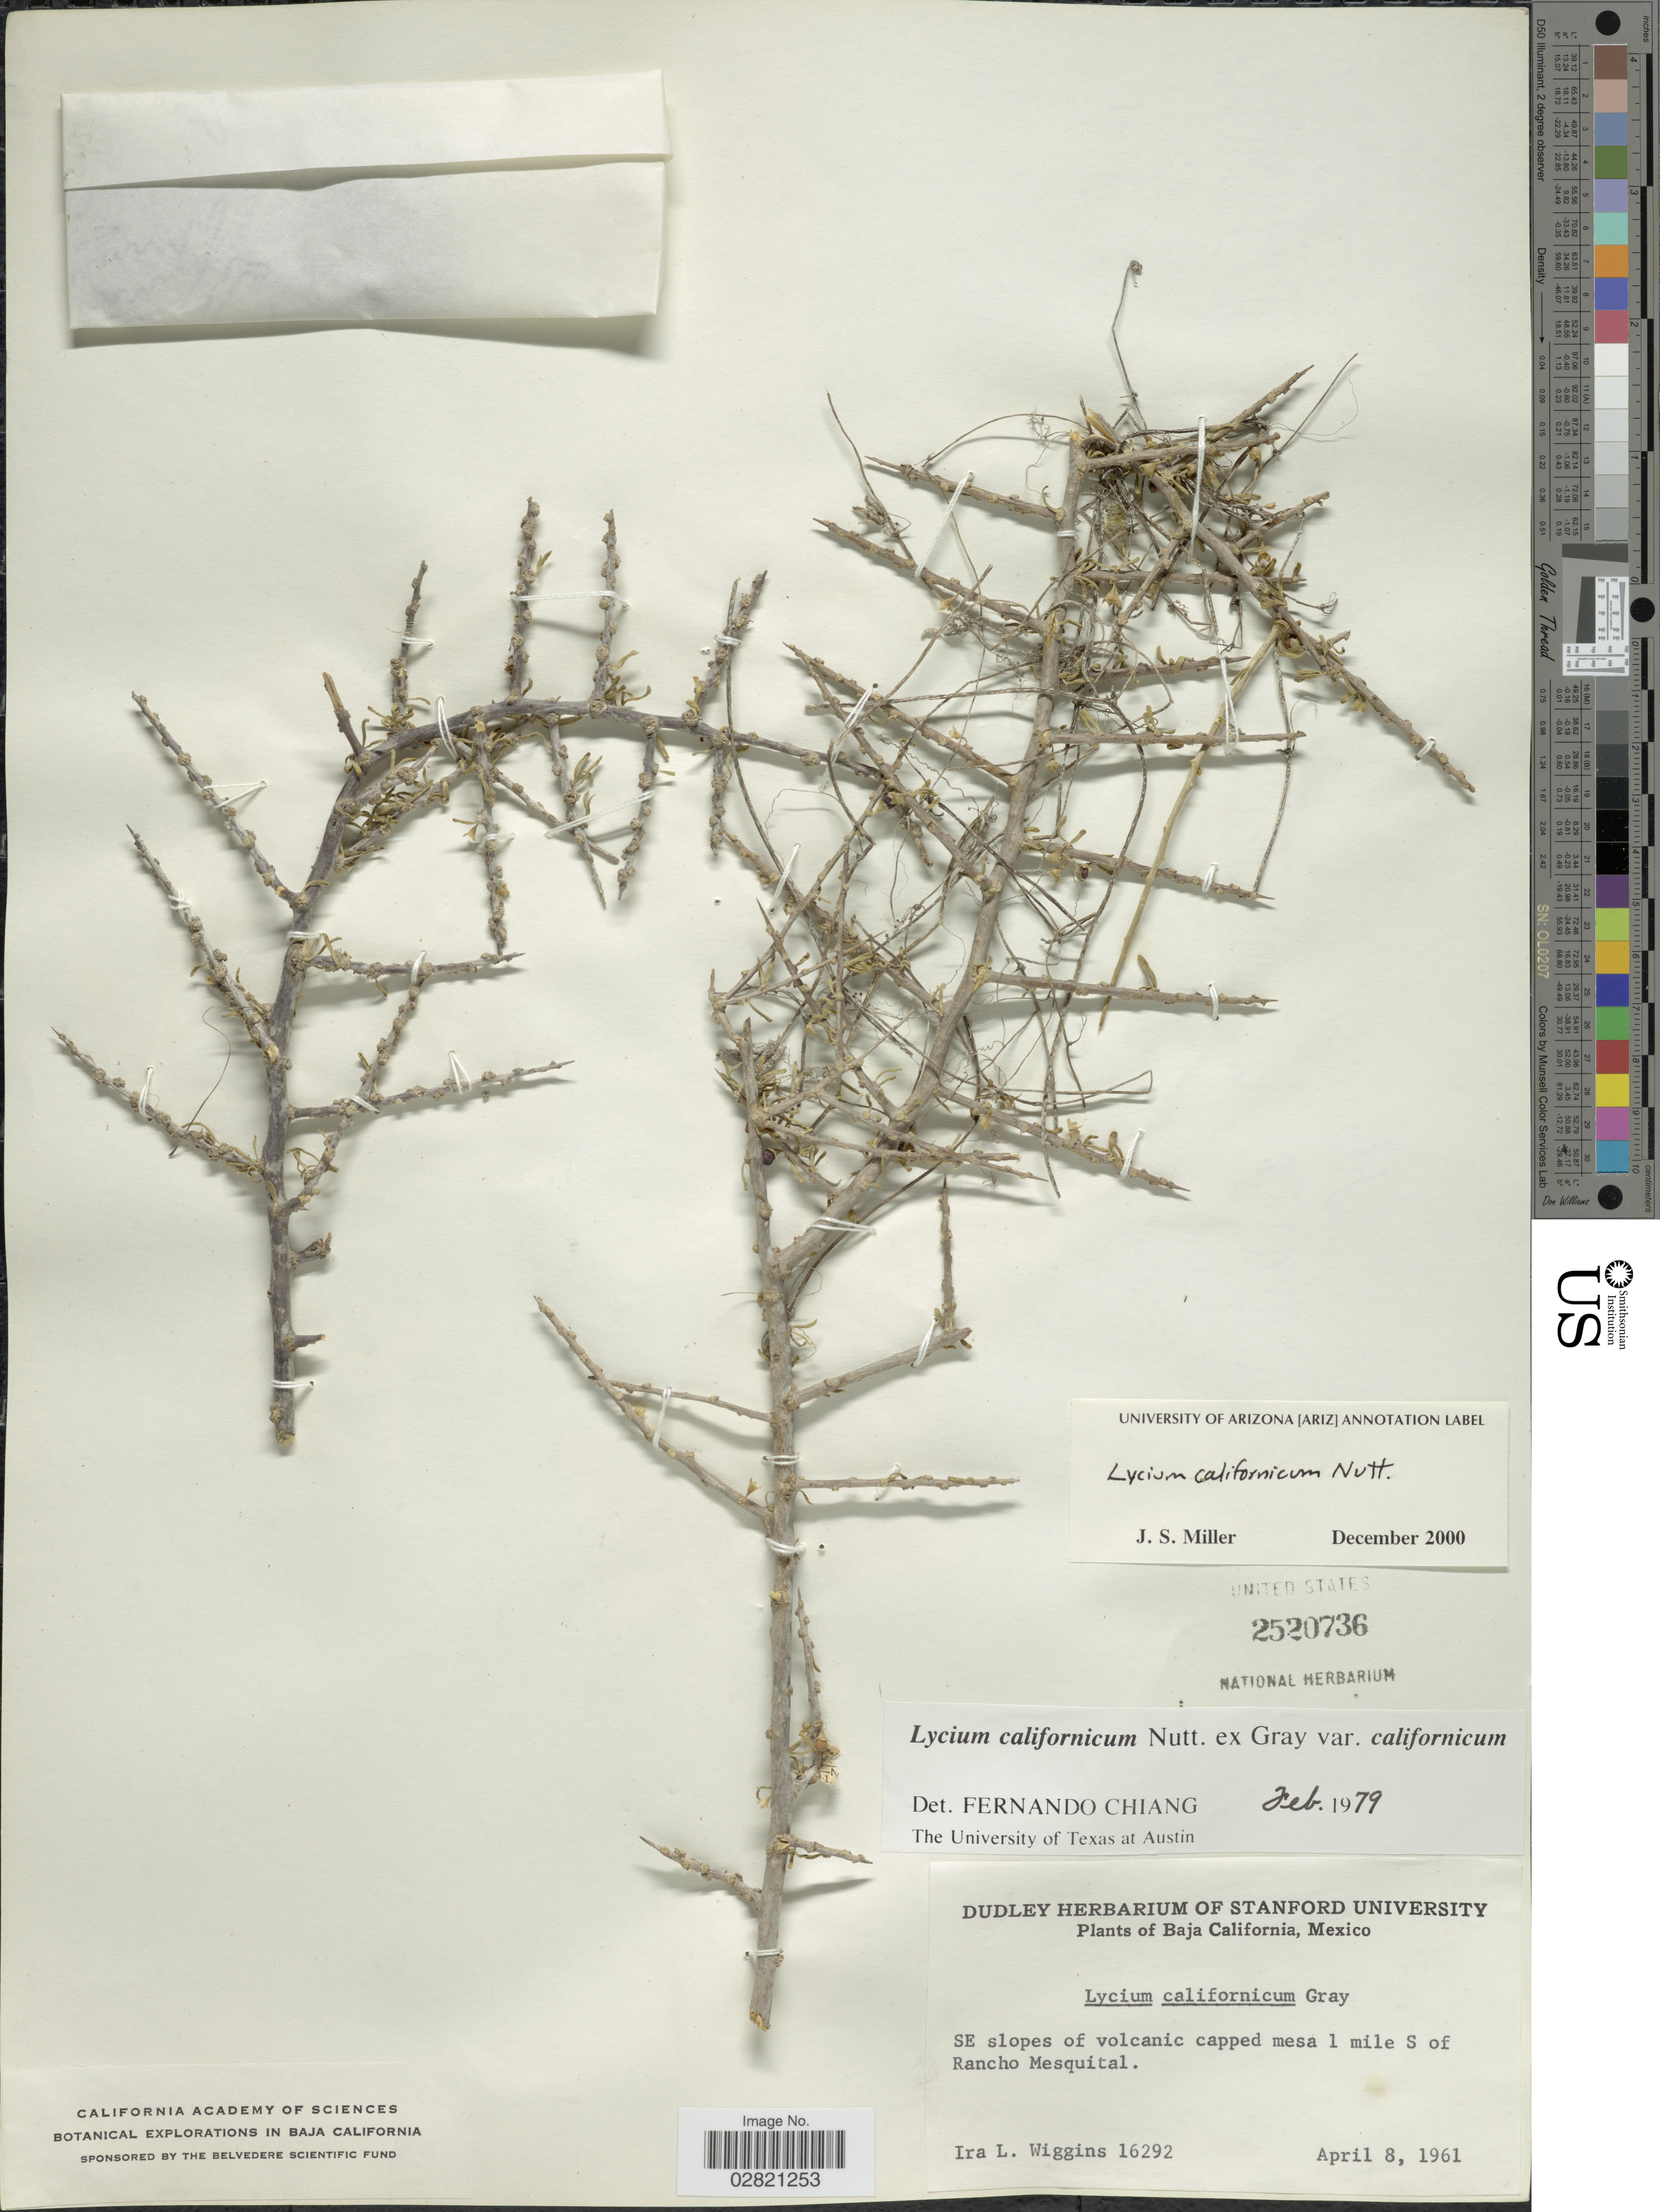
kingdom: Plantae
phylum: Tracheophyta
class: Magnoliopsida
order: Solanales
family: Solanaceae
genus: Lycium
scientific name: Lycium californicum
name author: Nutt. ex A. Gray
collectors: I. L. Wiggins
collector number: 16292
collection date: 1961-04-08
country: Mexico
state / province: Baja California Norte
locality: SE slopes of volcanic capped mesa 1 mile S of Rancho Mesquital.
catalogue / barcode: US 2520736